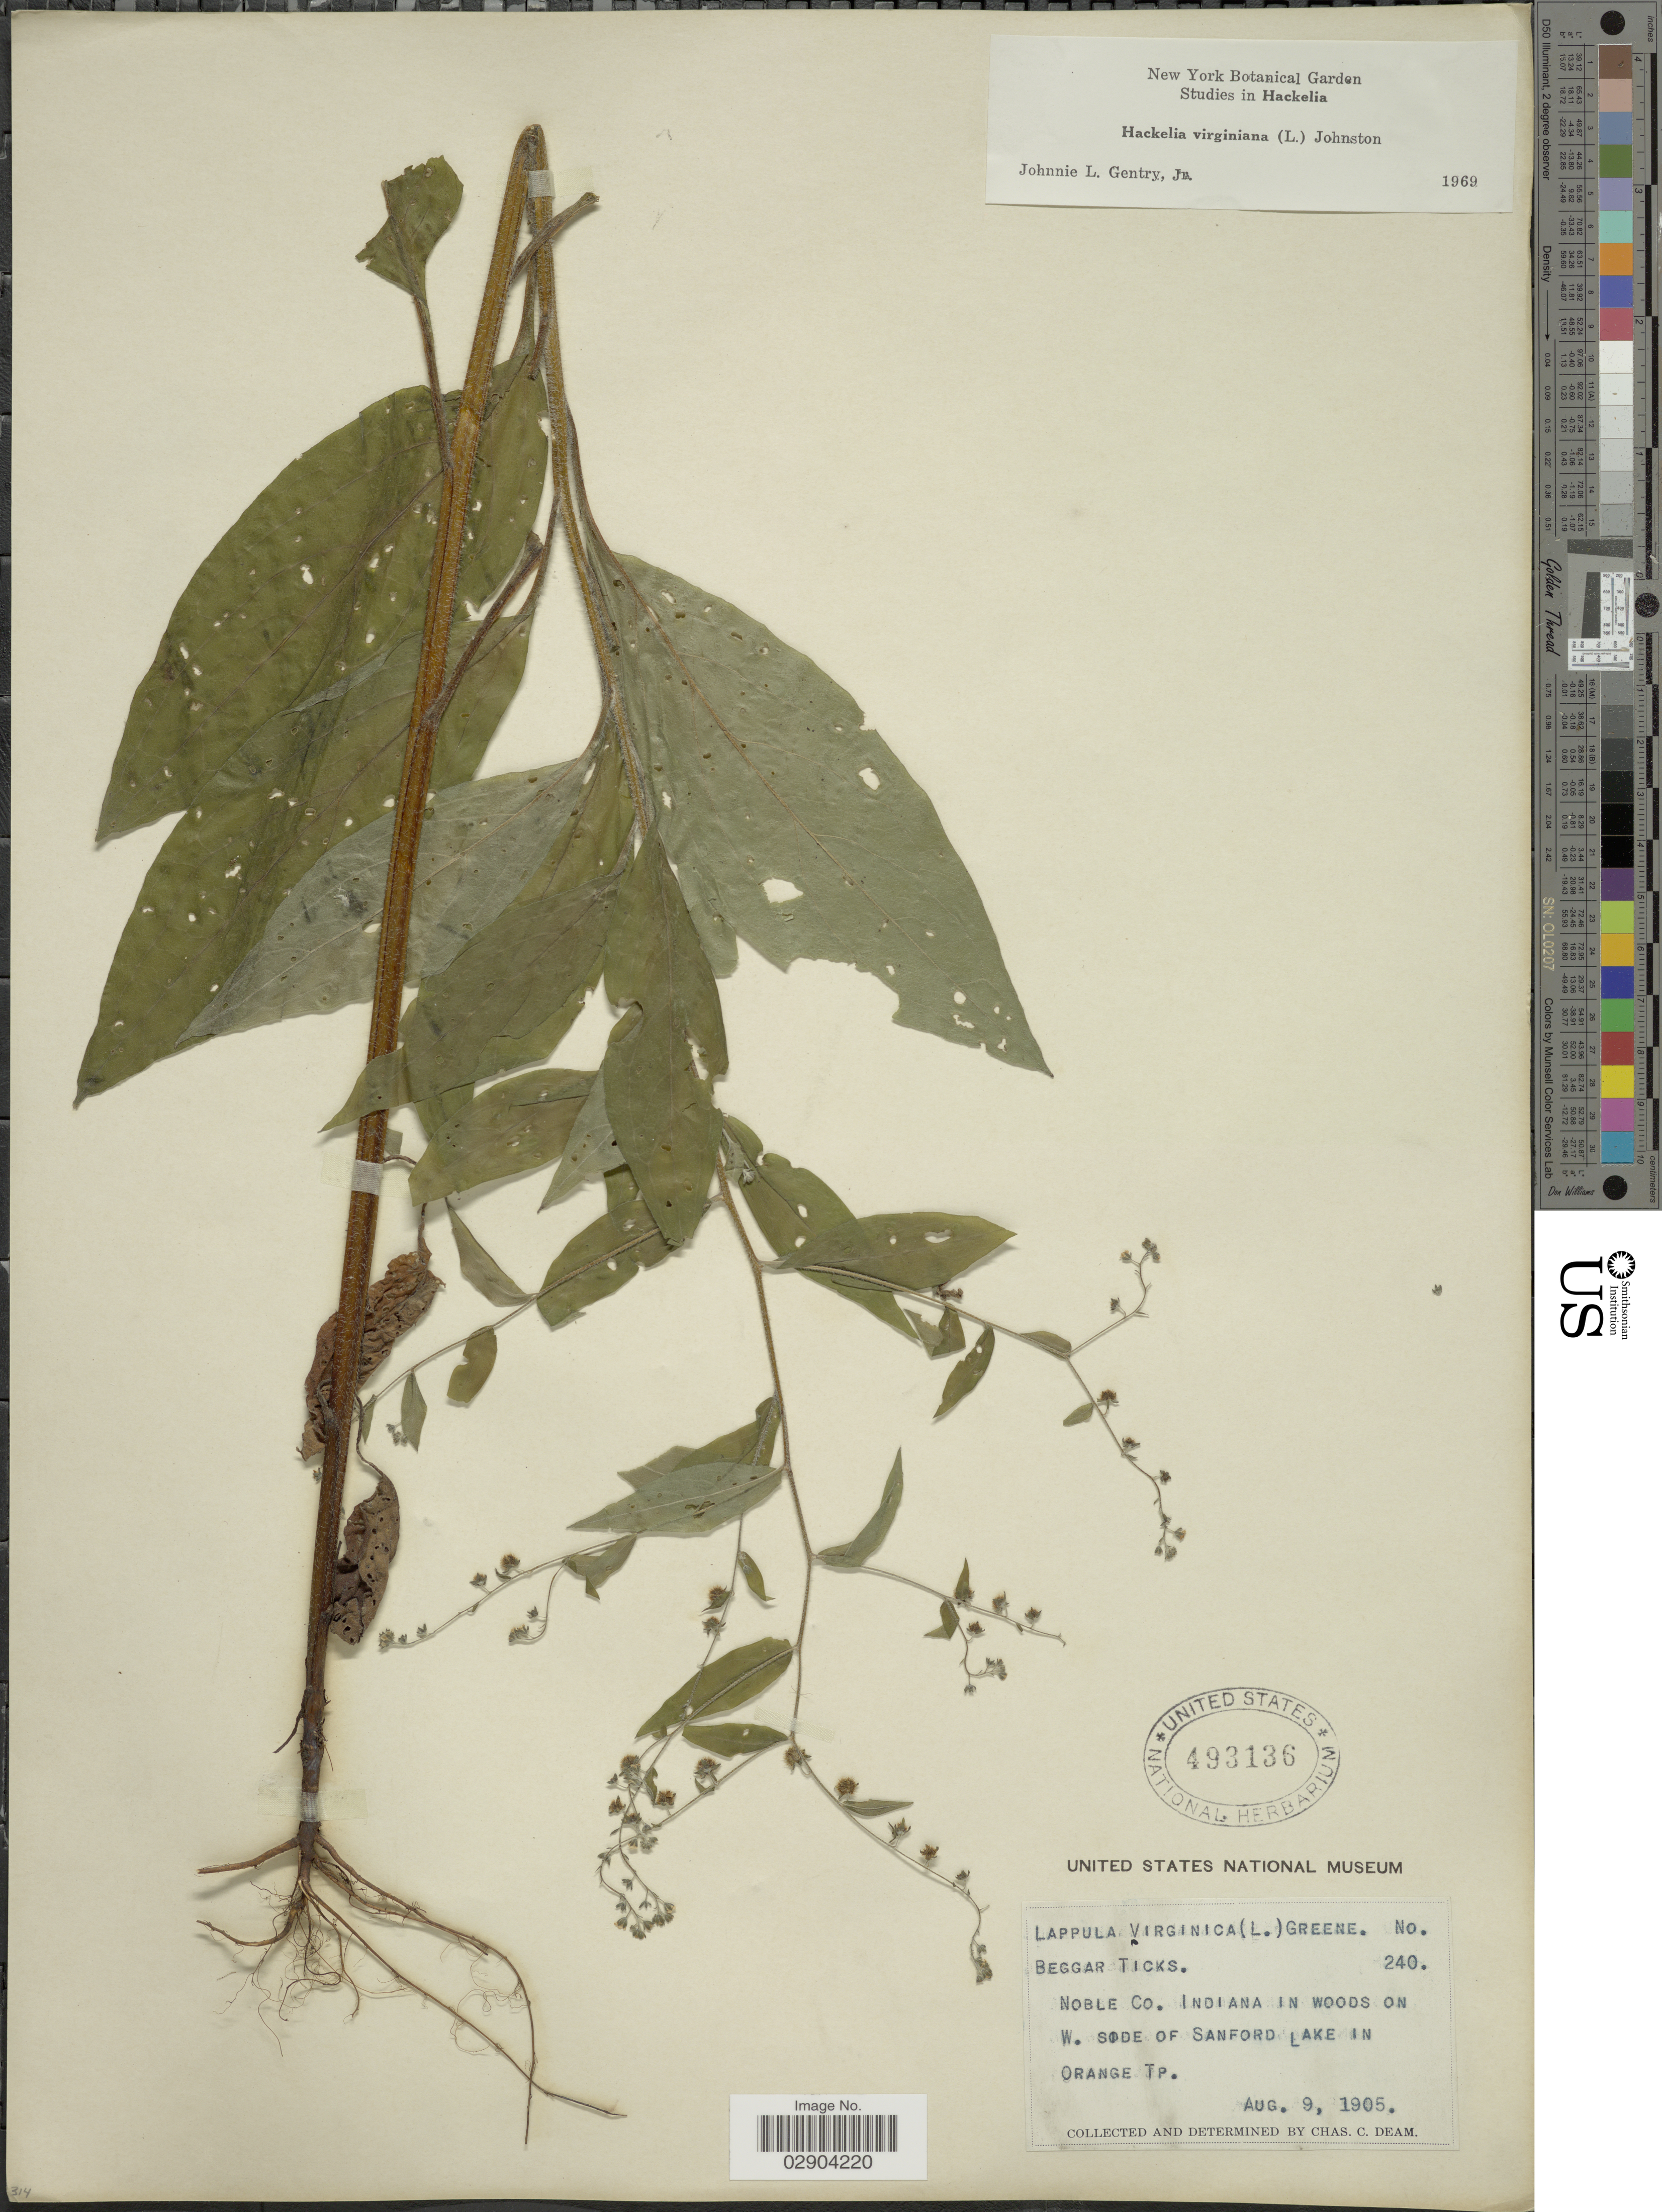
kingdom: Plantae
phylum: Tracheophyta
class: Magnoliopsida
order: Boraginales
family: Boraginaceae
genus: Hackelia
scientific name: Hackelia virginiana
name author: (L.) I.M. Johnst.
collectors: C. C. Deam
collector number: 240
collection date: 1905-08-09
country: United States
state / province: Indiana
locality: Noble Co. Indiana in woods on W. side of Sanford Lake in Orange Tp.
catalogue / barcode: US 493136